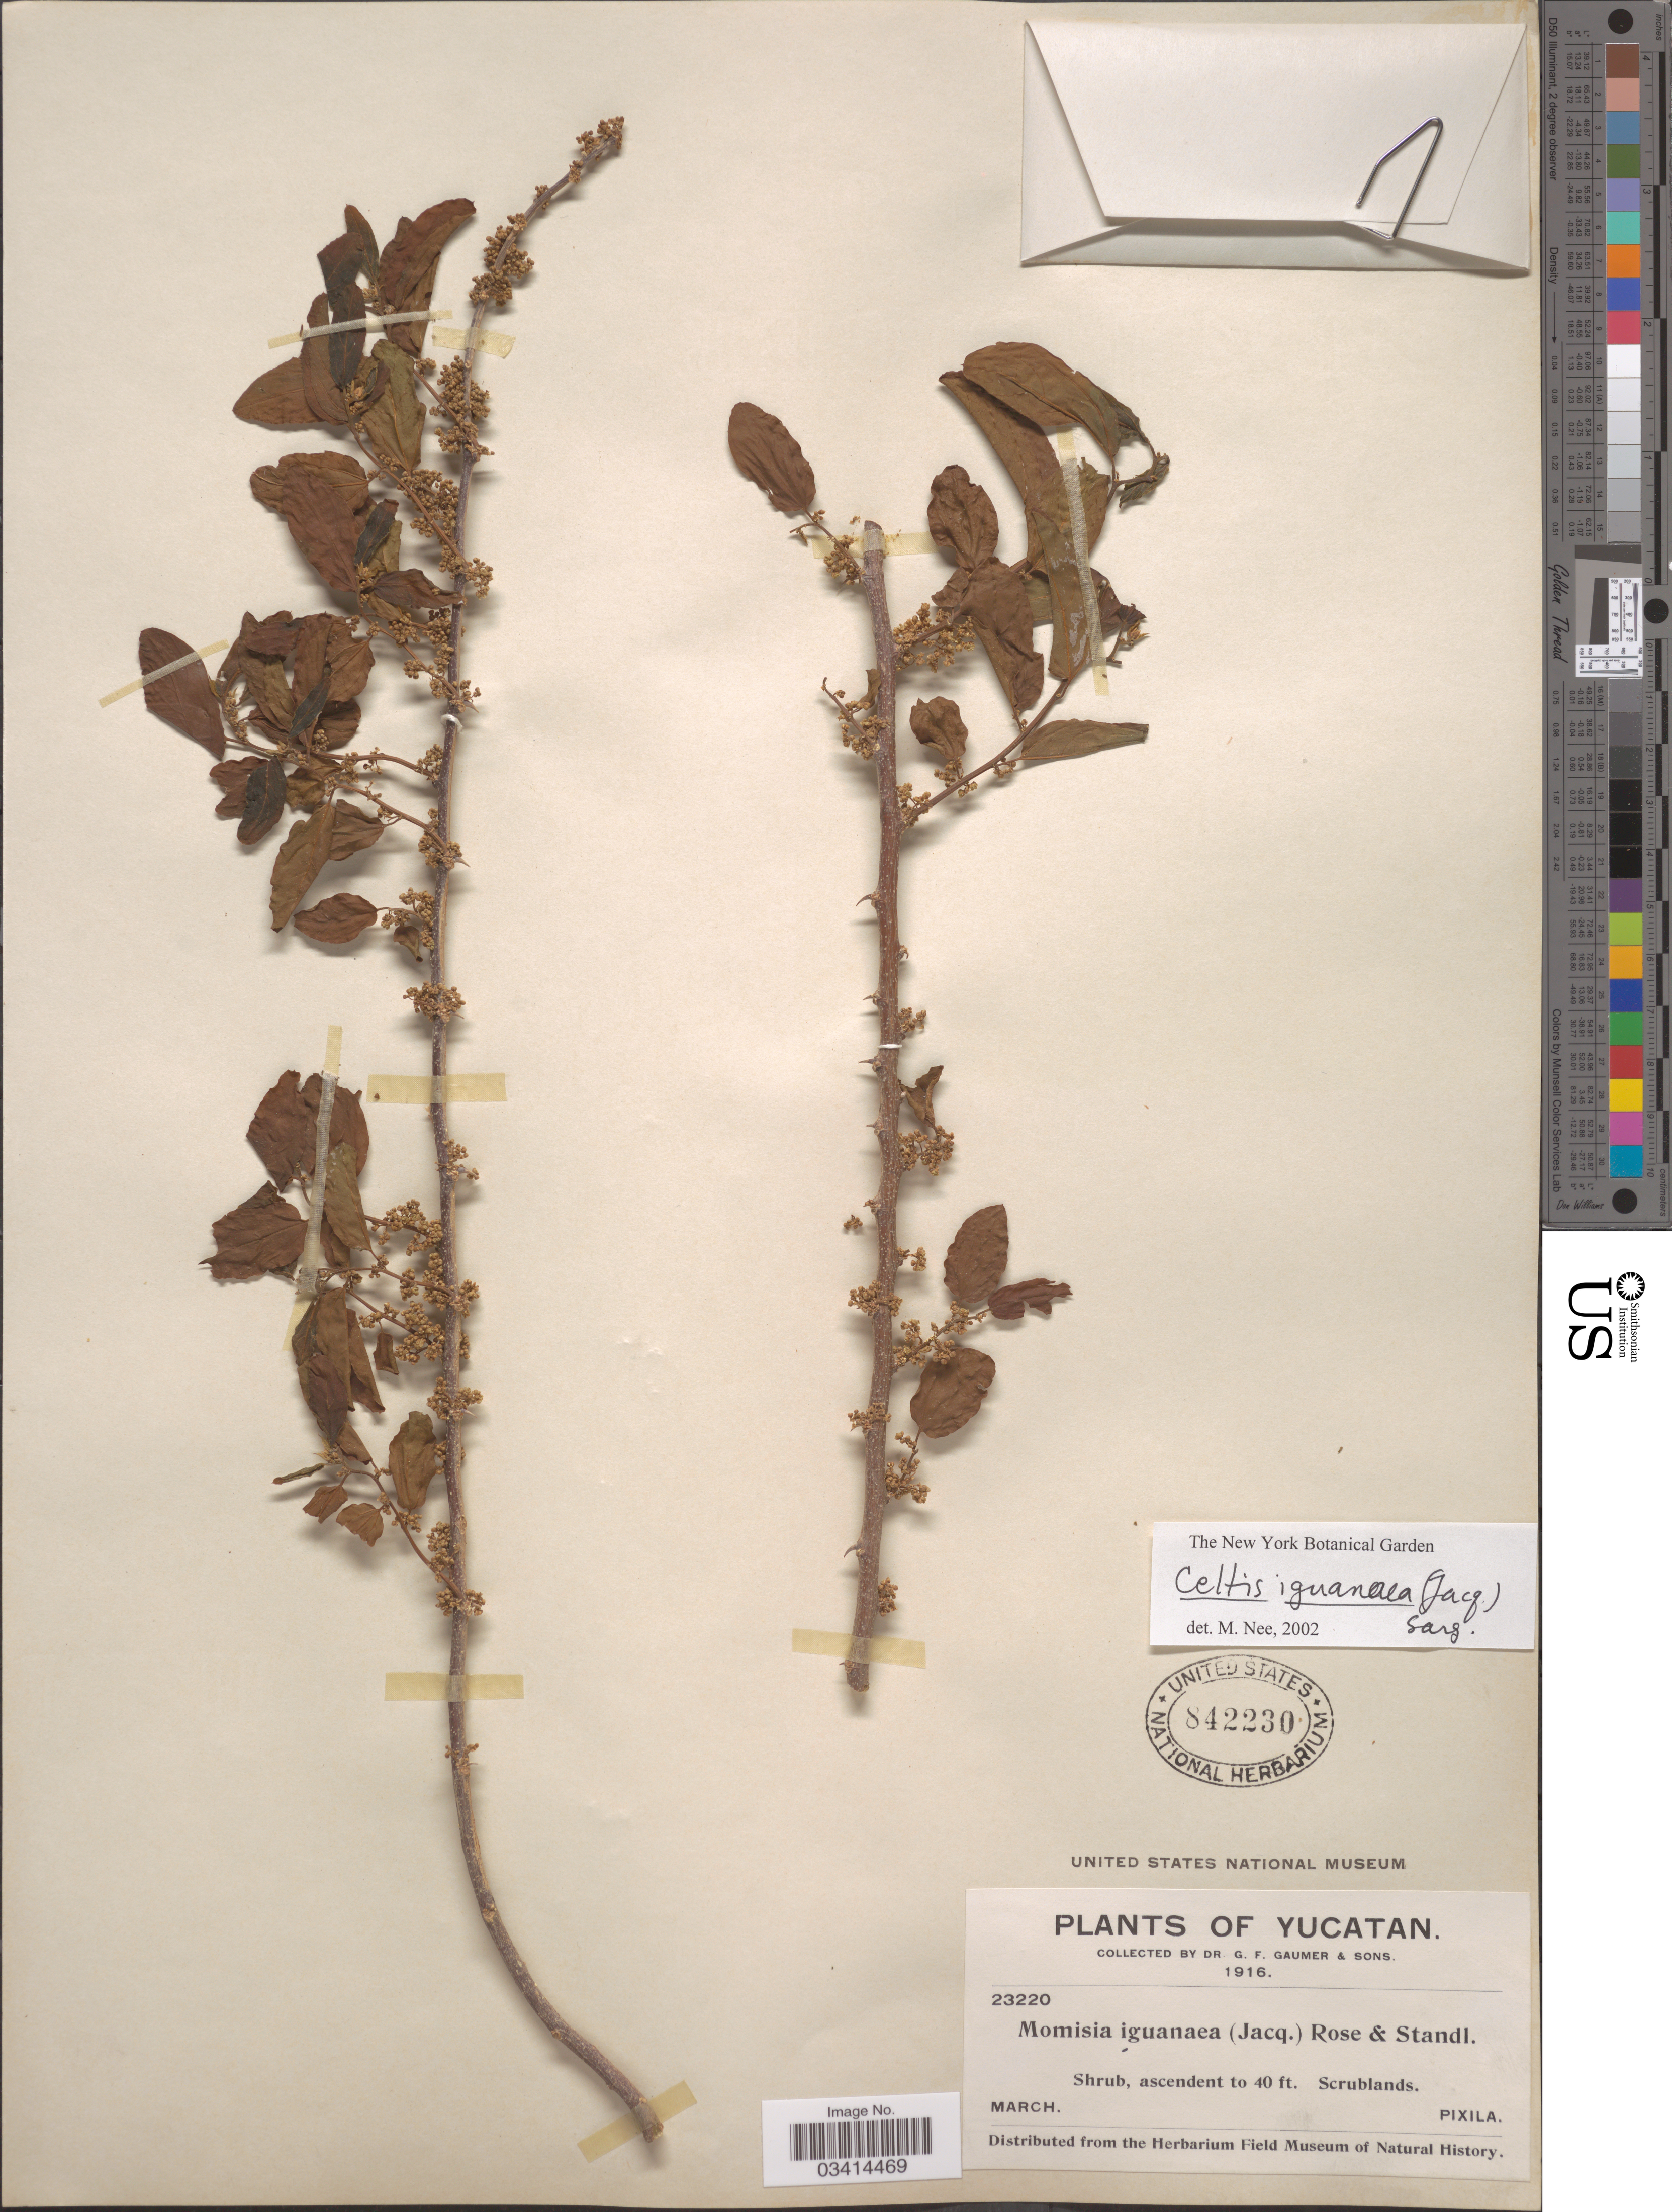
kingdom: Plantae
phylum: Tracheophyta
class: Magnoliopsida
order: Rosales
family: Cannabaceae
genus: Celtis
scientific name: Celtis iguanaea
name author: (Jacq.) Sarg.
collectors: G. F. Gaumer & Sons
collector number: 23220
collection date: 1916-03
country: Mexico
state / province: Yucatán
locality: Pixila.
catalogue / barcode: US 842230